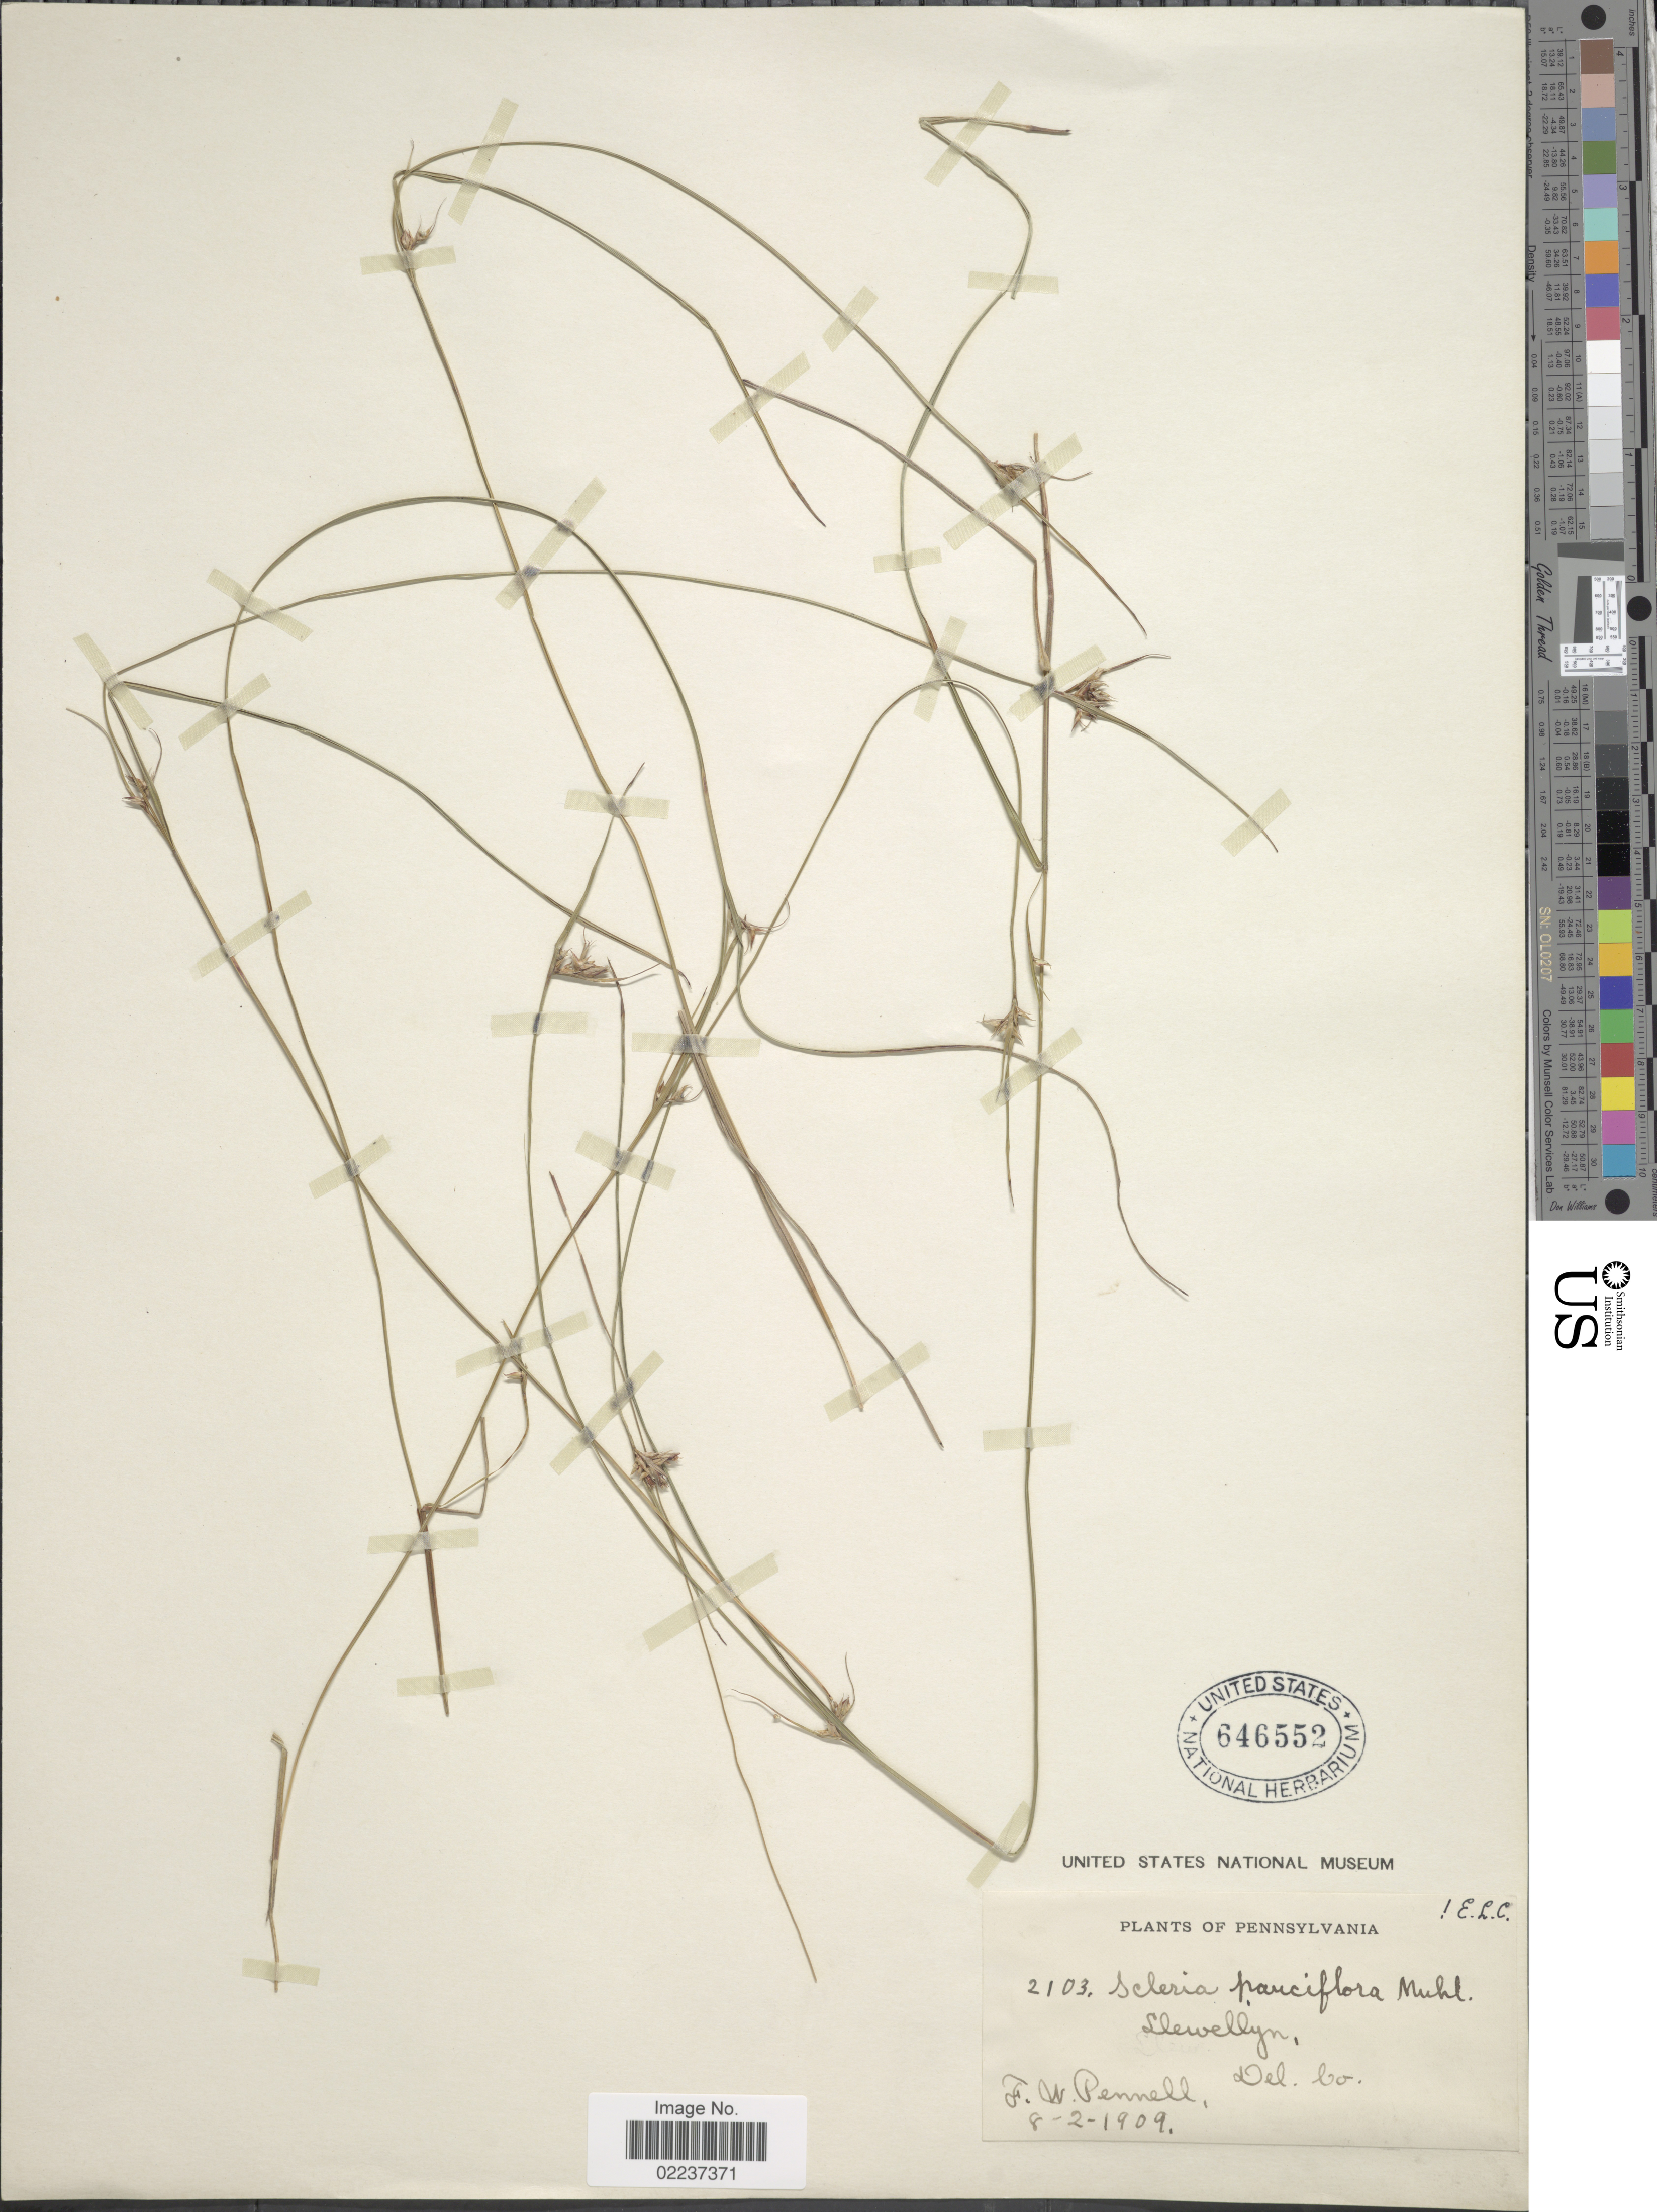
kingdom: Plantae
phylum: Tracheophyta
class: Liliopsida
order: Poales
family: Cyperaceae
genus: Scleria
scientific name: Scleria pauciflora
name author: Muhl. ex Willd.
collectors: F. W. Pennell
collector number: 2103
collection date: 1909-08-02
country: United States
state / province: Pennsylvania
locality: Llewellyn, Del. Co.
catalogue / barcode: US 646552